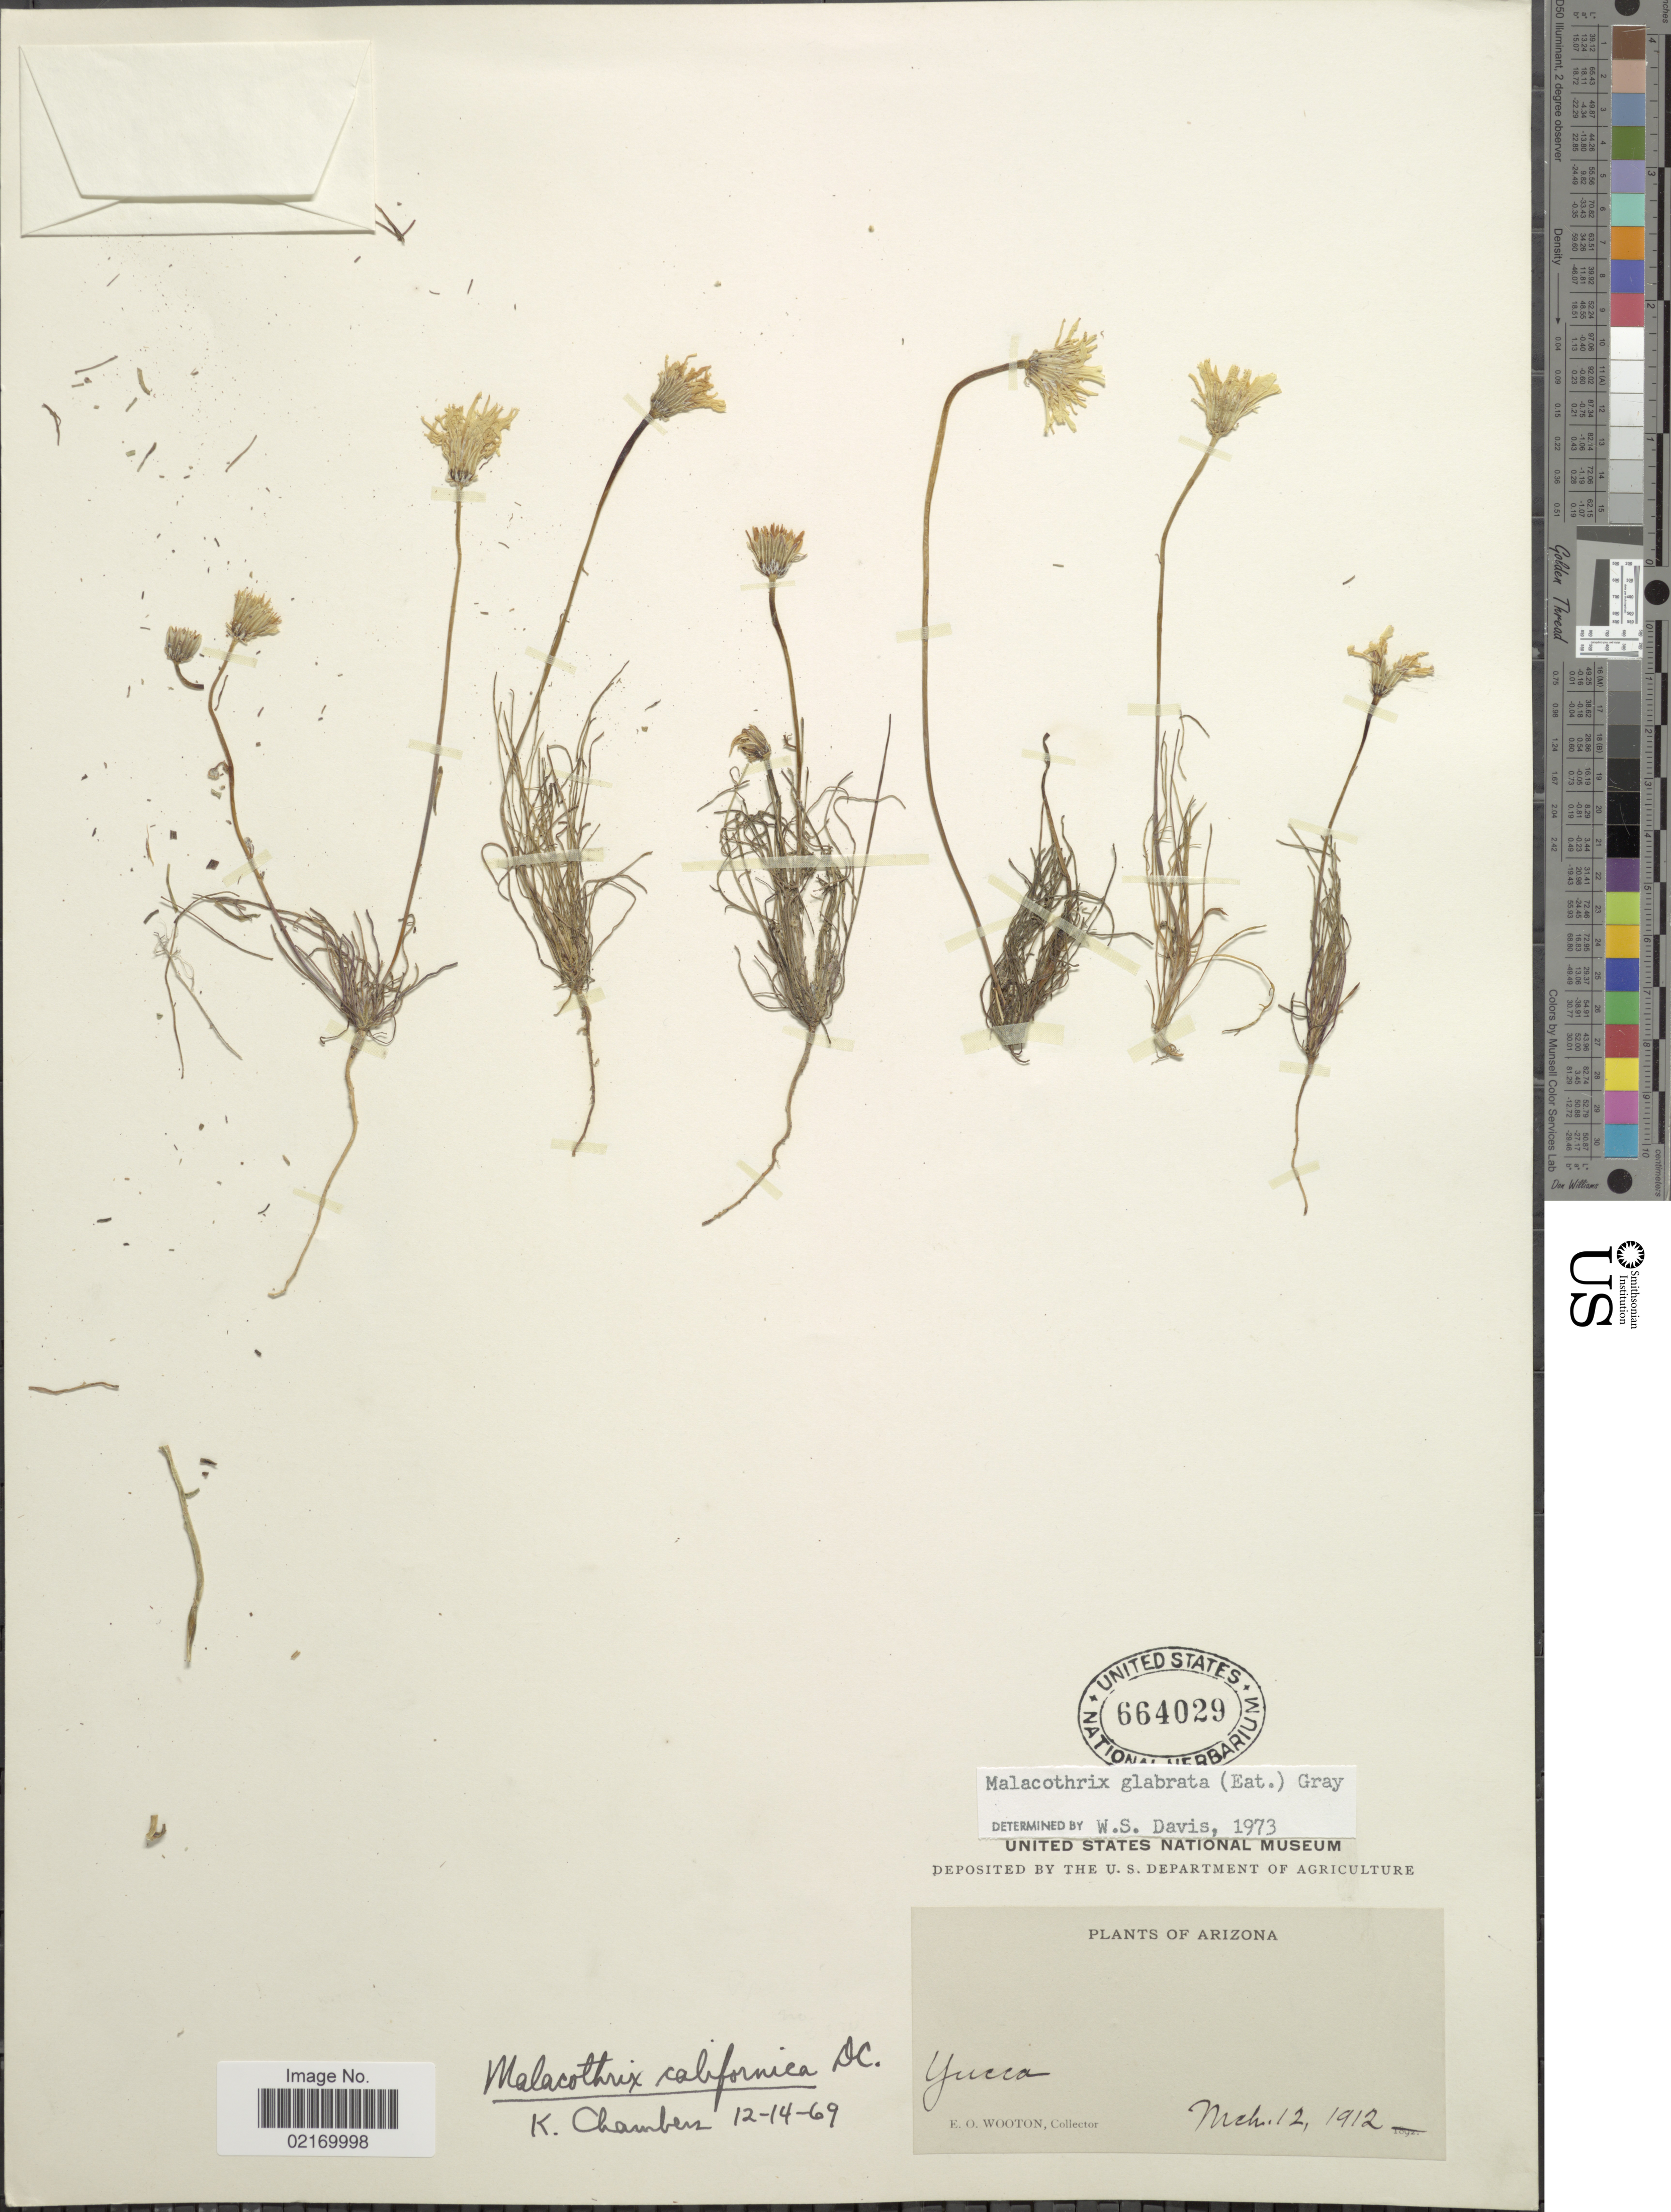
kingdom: Plantae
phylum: Tracheophyta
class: Magnoliopsida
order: Asterales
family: Asteraceae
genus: Malacothrix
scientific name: Malacothrix glabrata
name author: (A. Gray ex D.C. Eaton) A. Gray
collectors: E. O. Wooton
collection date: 1912-03-12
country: United States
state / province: Arizona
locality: Yucca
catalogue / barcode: US 664029